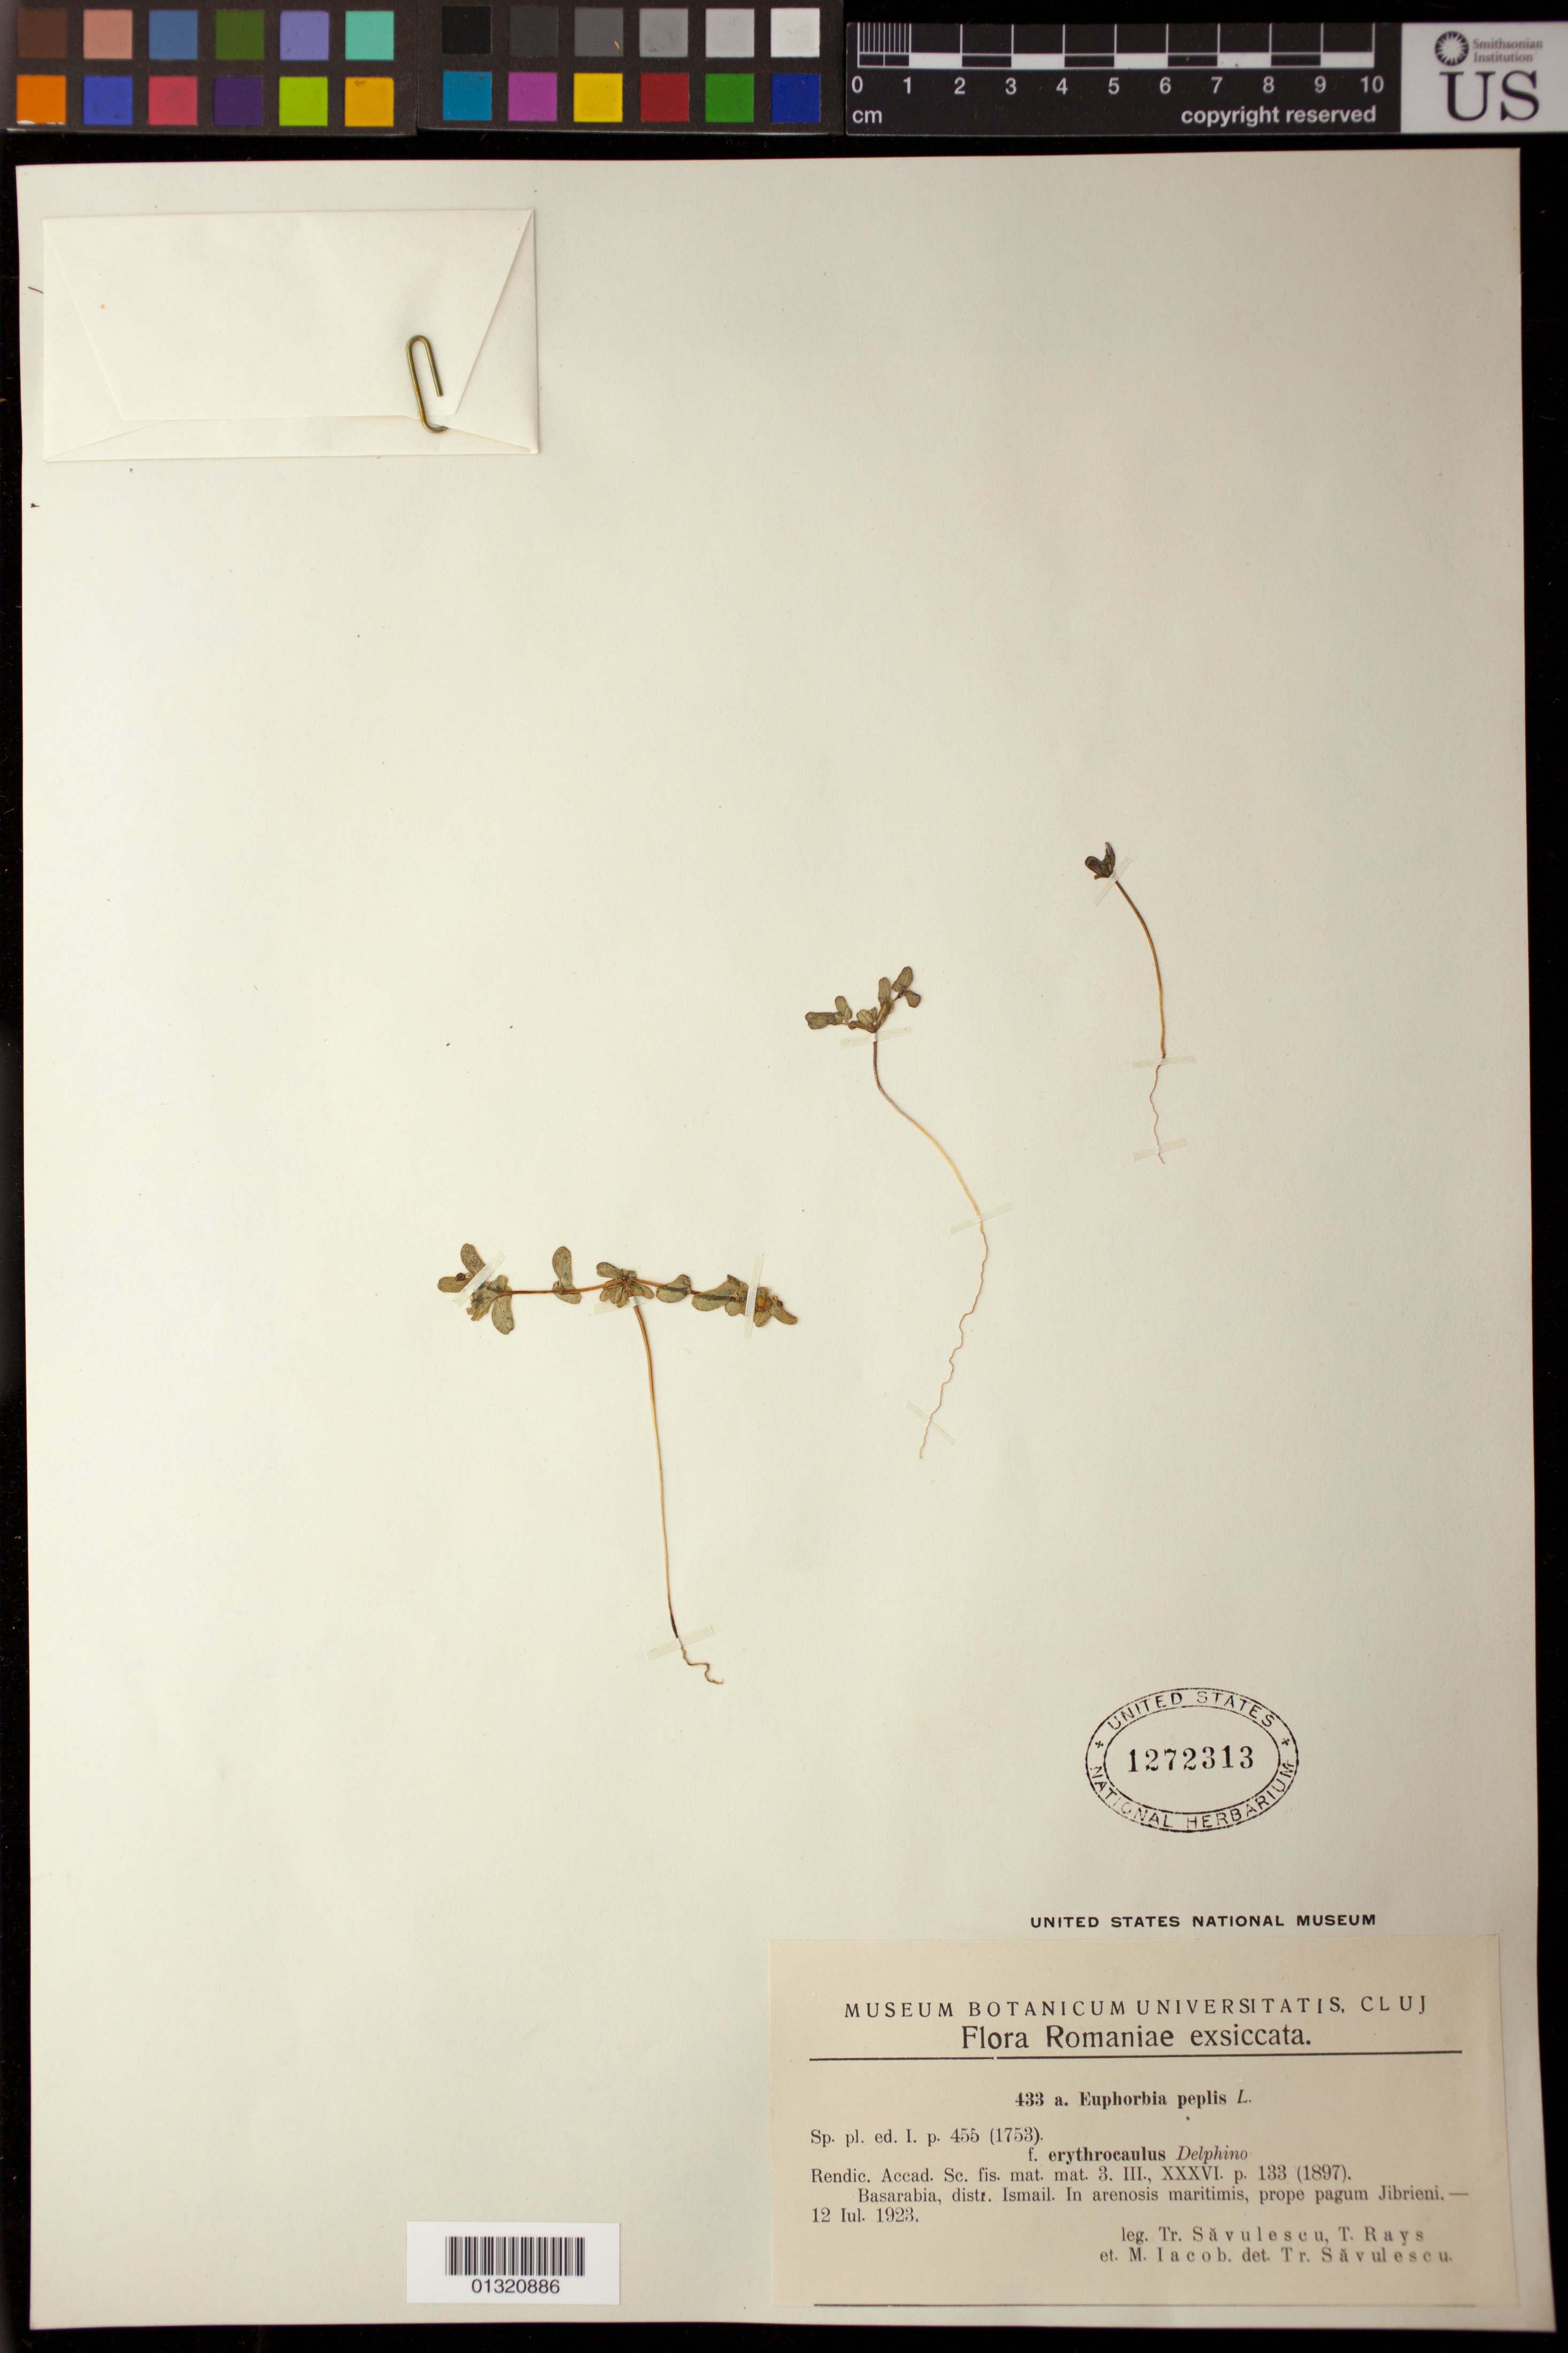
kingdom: Plantae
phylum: Tracheophyta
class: Magnoliopsida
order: Malpighiales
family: Euphorbiaceae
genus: Euphorbia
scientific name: Euphorbia peplus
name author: L.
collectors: T. Savulescu, T. Rays & M. Iacob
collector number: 433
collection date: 1923-07-12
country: Ukraine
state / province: Odesa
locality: Basarabia, distr. Ismail. prope pagum Jibrieni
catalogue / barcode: US 1272313